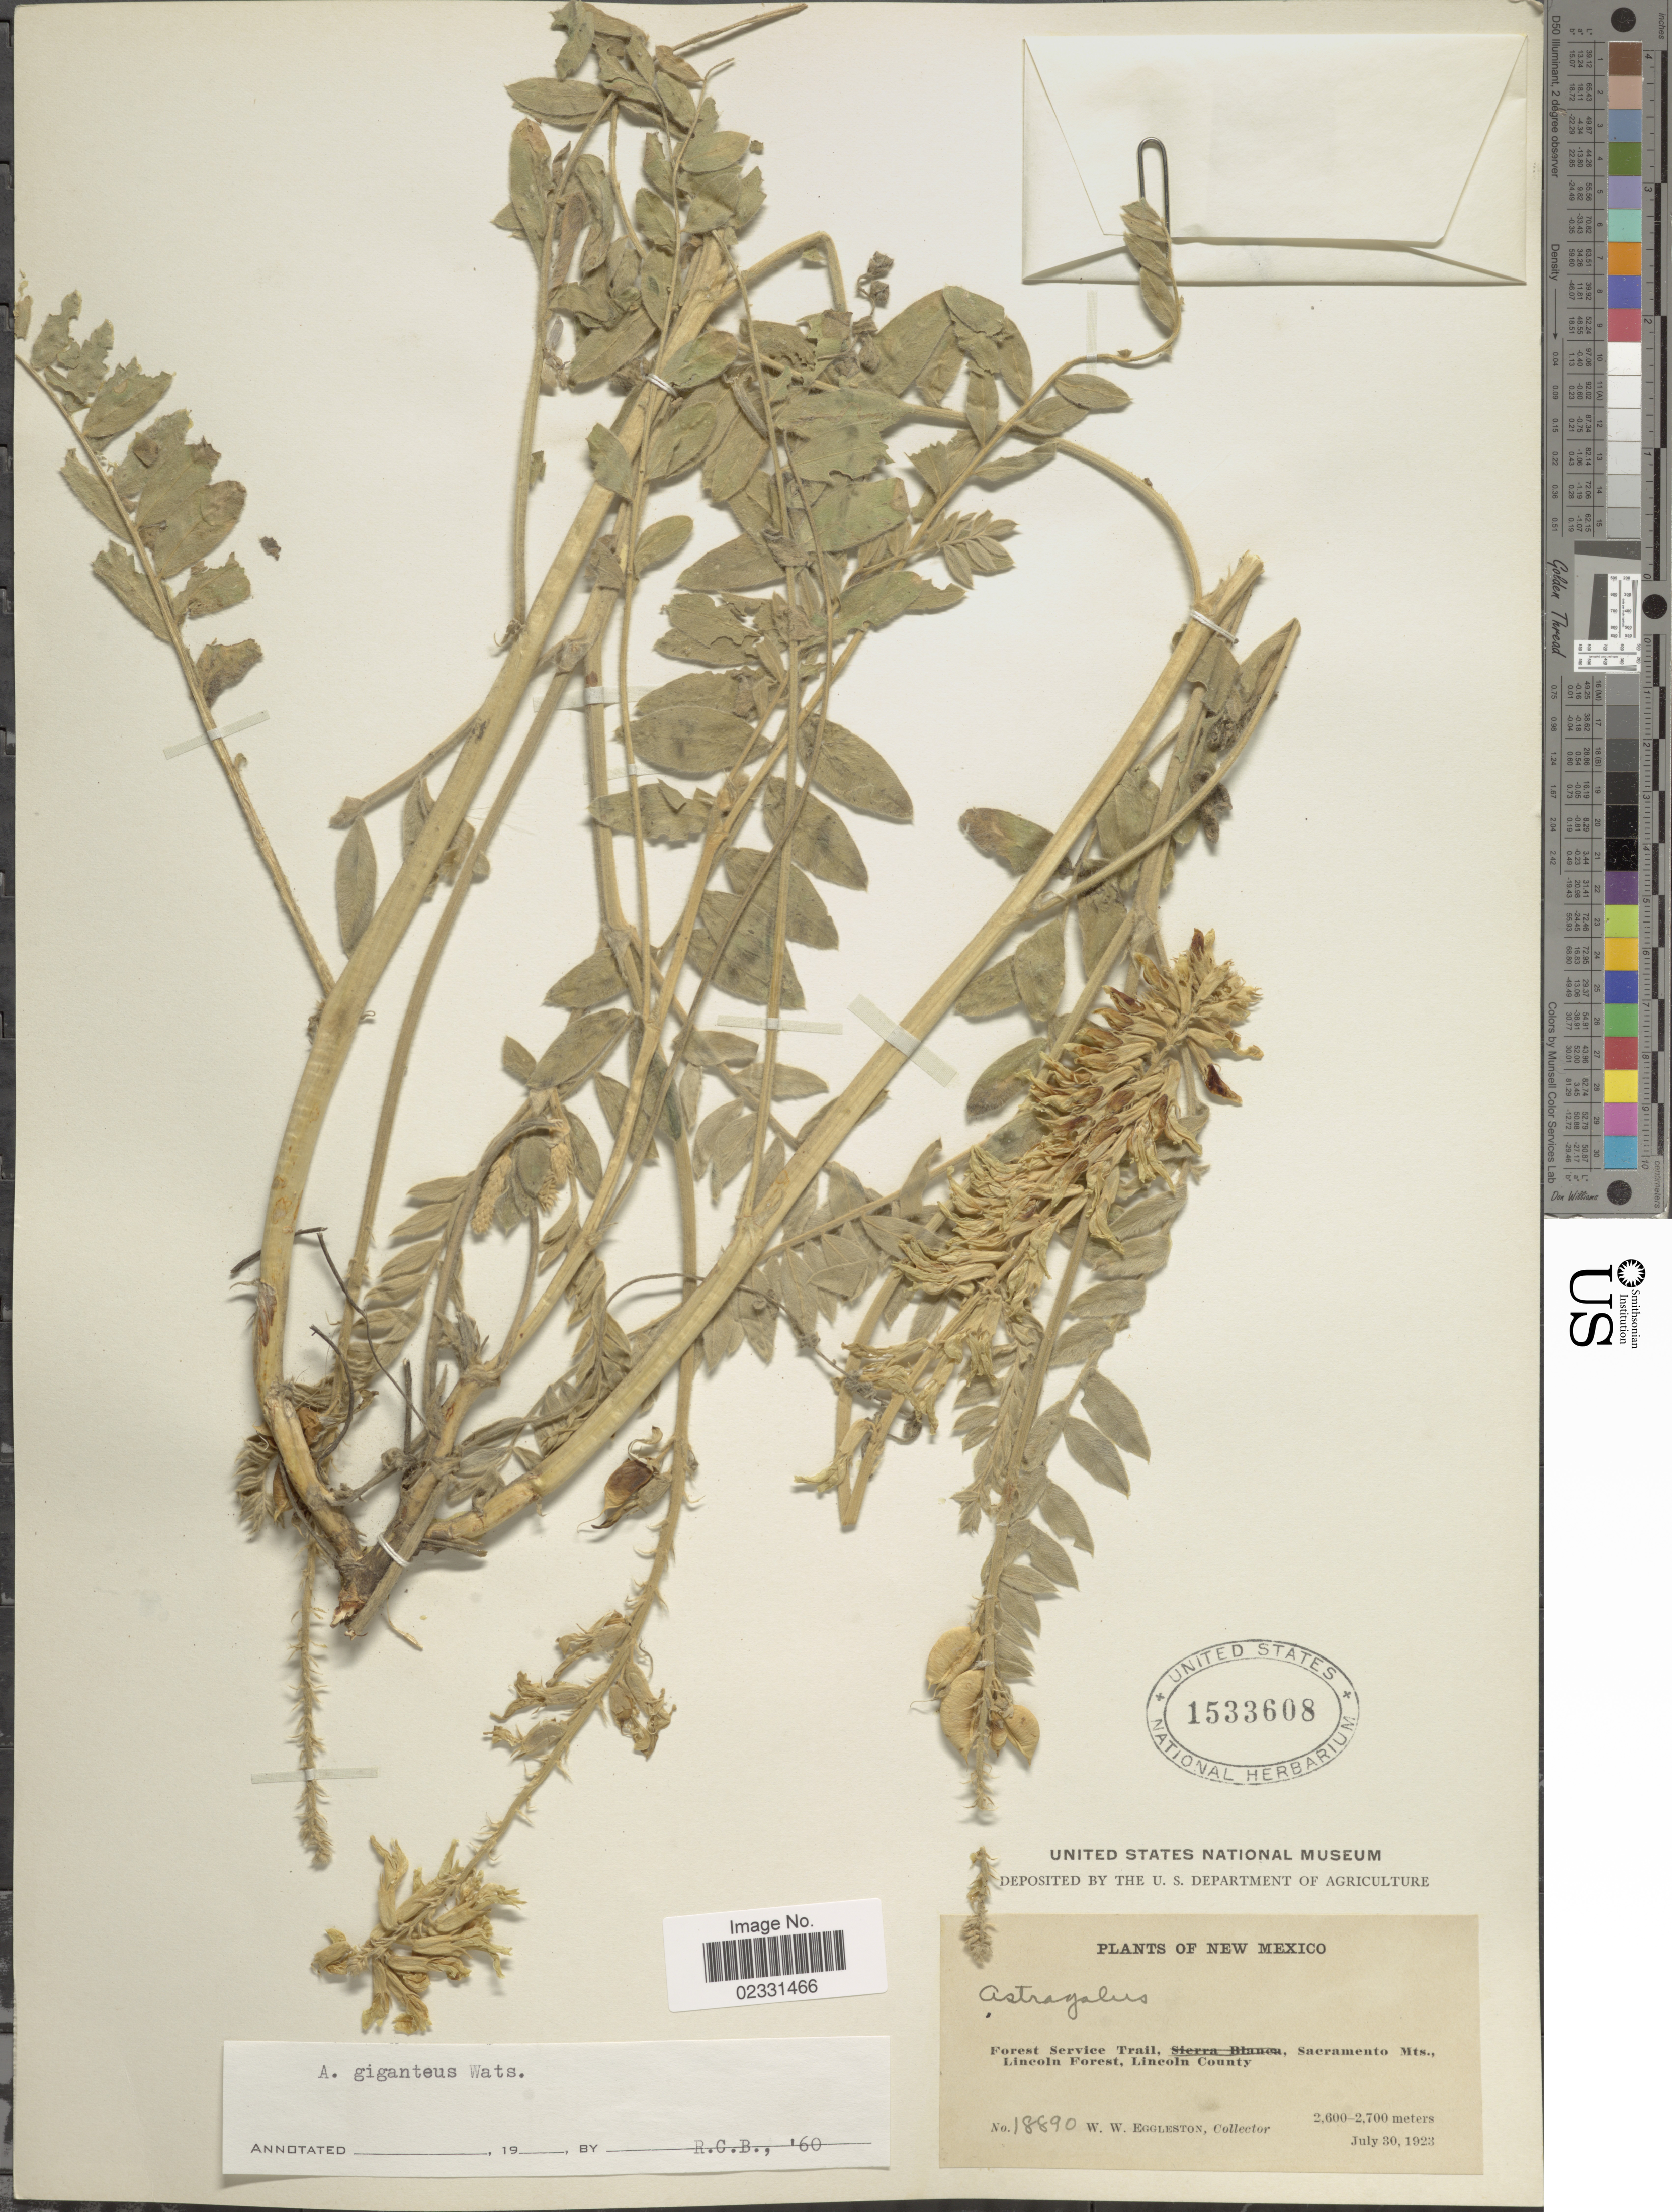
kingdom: Plantae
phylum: Tracheophyta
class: Magnoliopsida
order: Fabales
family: Fabaceae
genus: Astragalus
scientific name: Astragalus giganteus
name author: S. Watson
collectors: W. W. Eggleston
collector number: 18890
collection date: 1923-07-30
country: United States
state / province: New Mexico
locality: Forest Service Trail, Sacramento Mts., Lincoln Forest, Lincoln County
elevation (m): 2600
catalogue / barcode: US 1533608